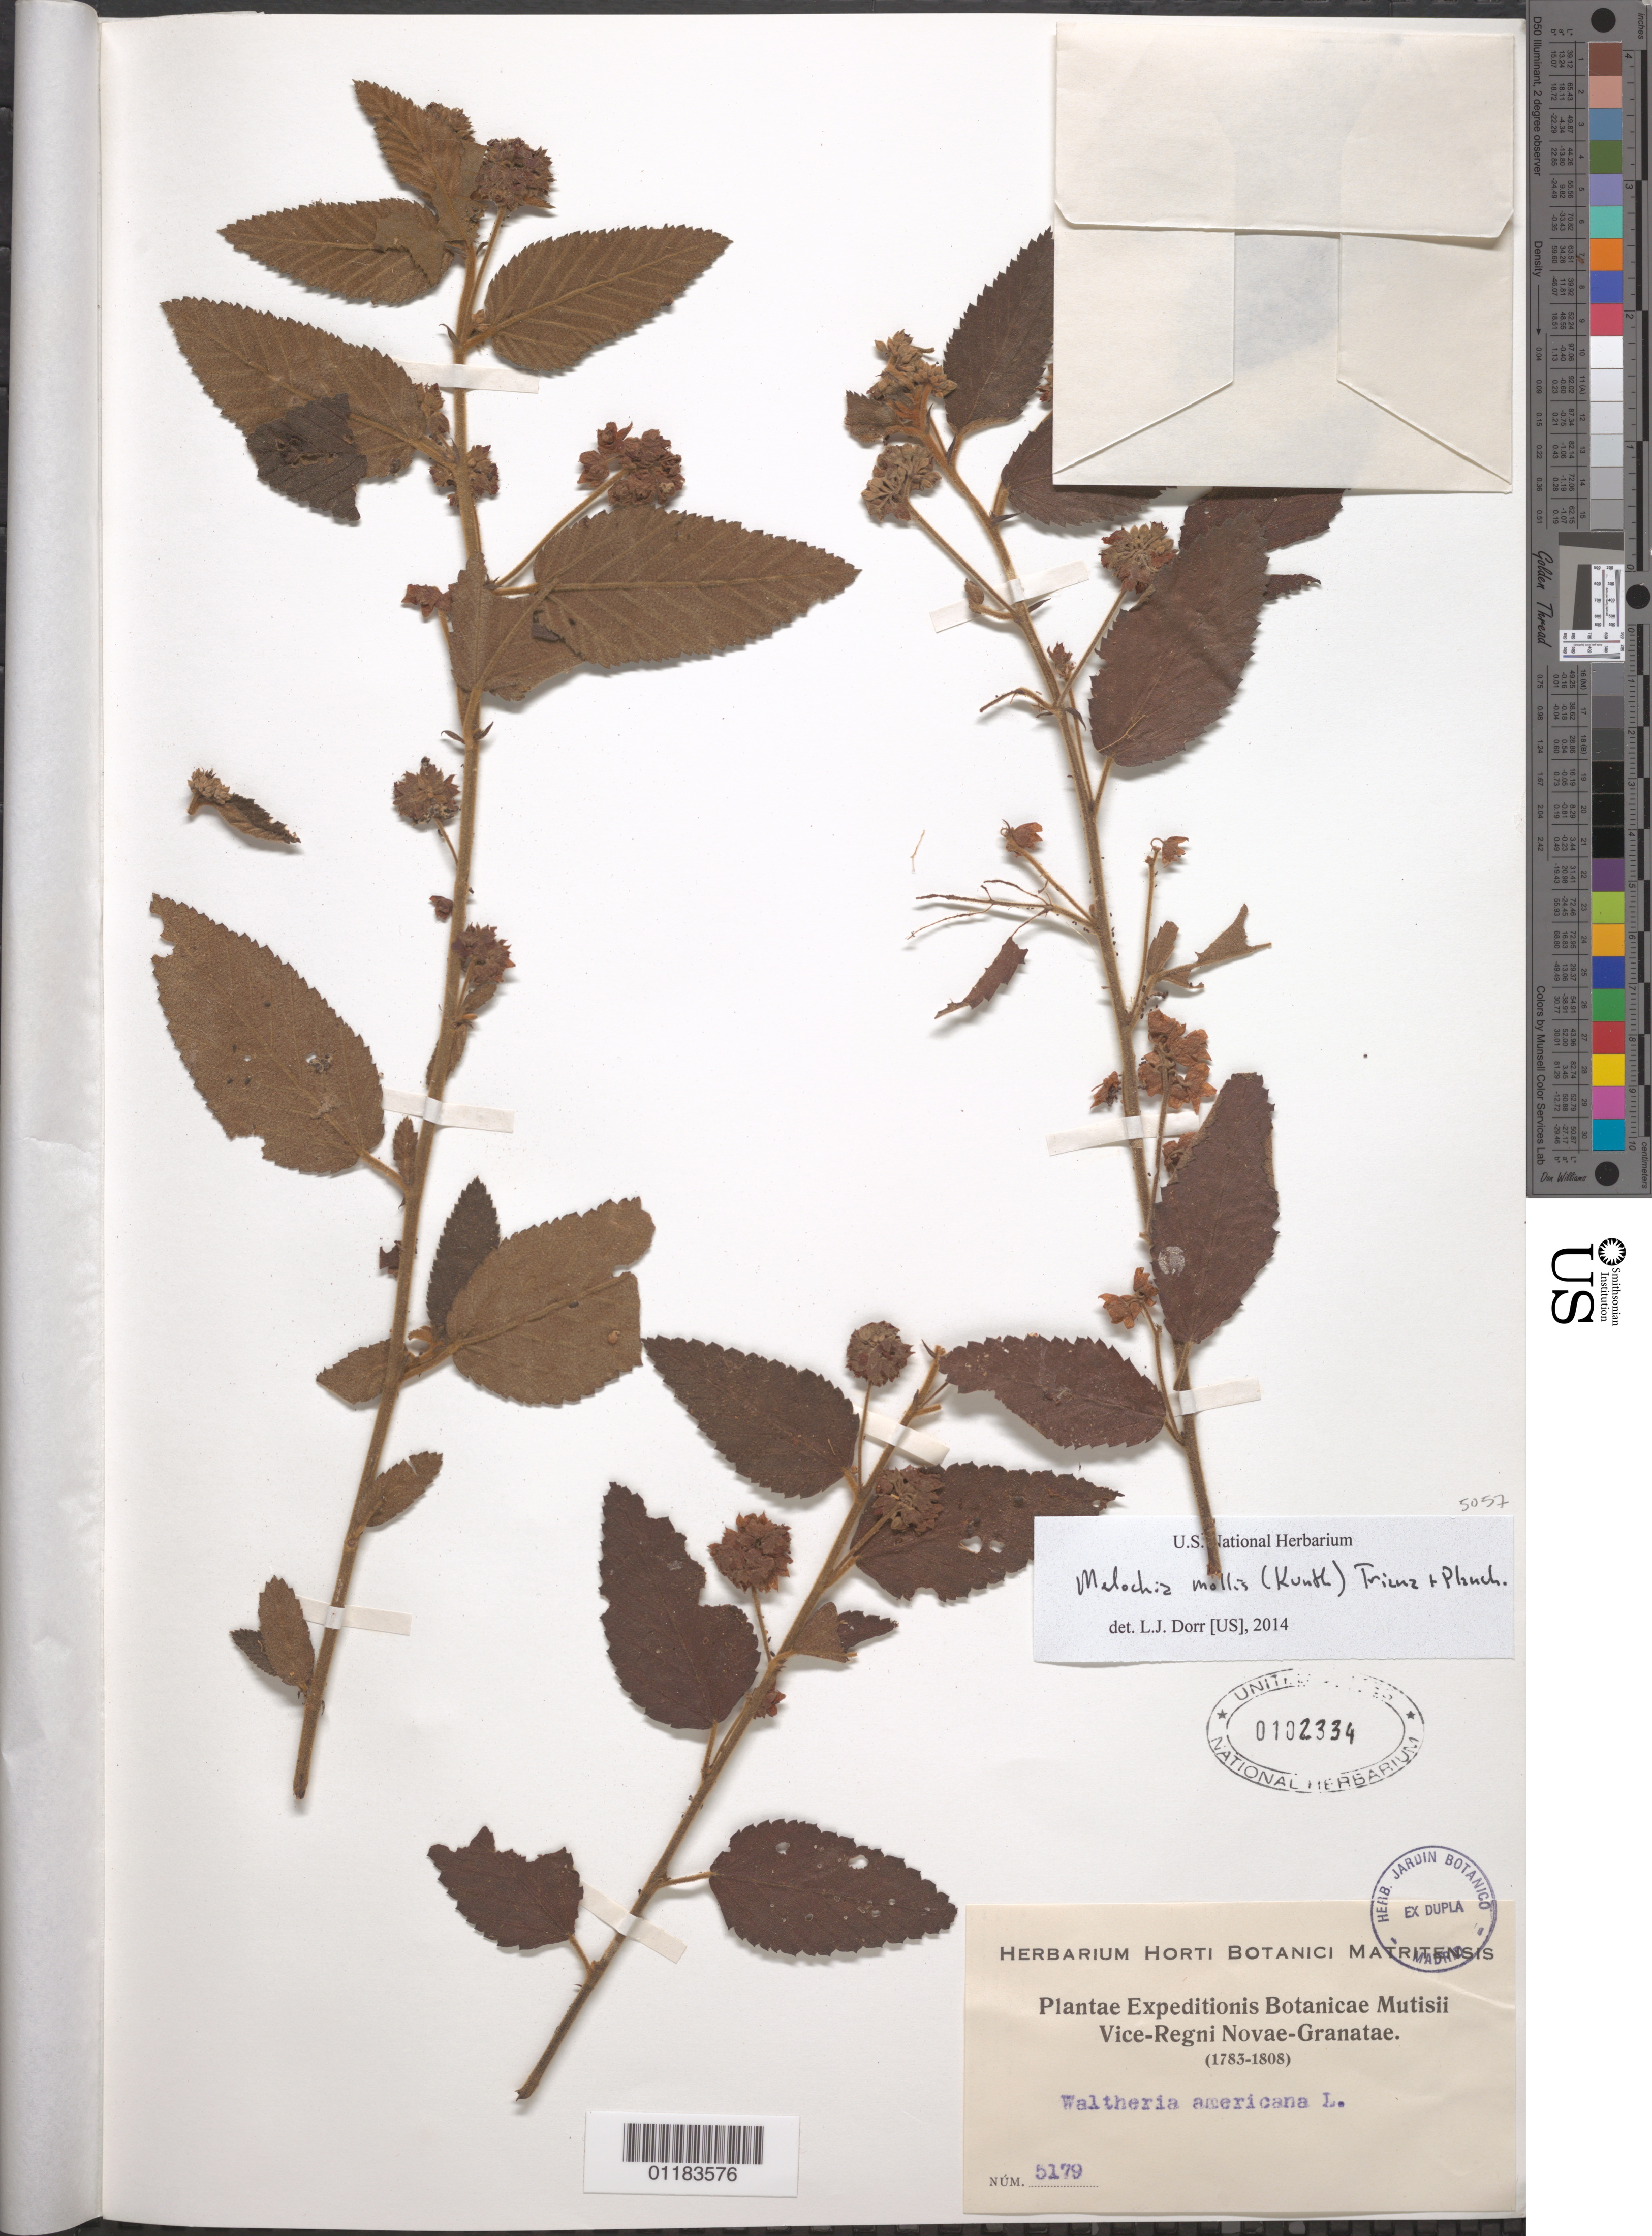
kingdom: Plantae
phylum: Tracheophyta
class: Magnoliopsida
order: Malvales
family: Malvaceae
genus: Melochia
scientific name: Melochia mollis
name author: (Kunth) Triana & Planch.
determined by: Dorr, L. J., (BOT), Smithsonian Institution - National Museum of Natural History (UNITED STATES)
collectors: J. C. B. Mutis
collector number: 5179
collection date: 1783/1808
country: Colombia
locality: Plantae Expdeditionis Botanicae Mutisii Vice-Regni Novae-Granatae.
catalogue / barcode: US 102334